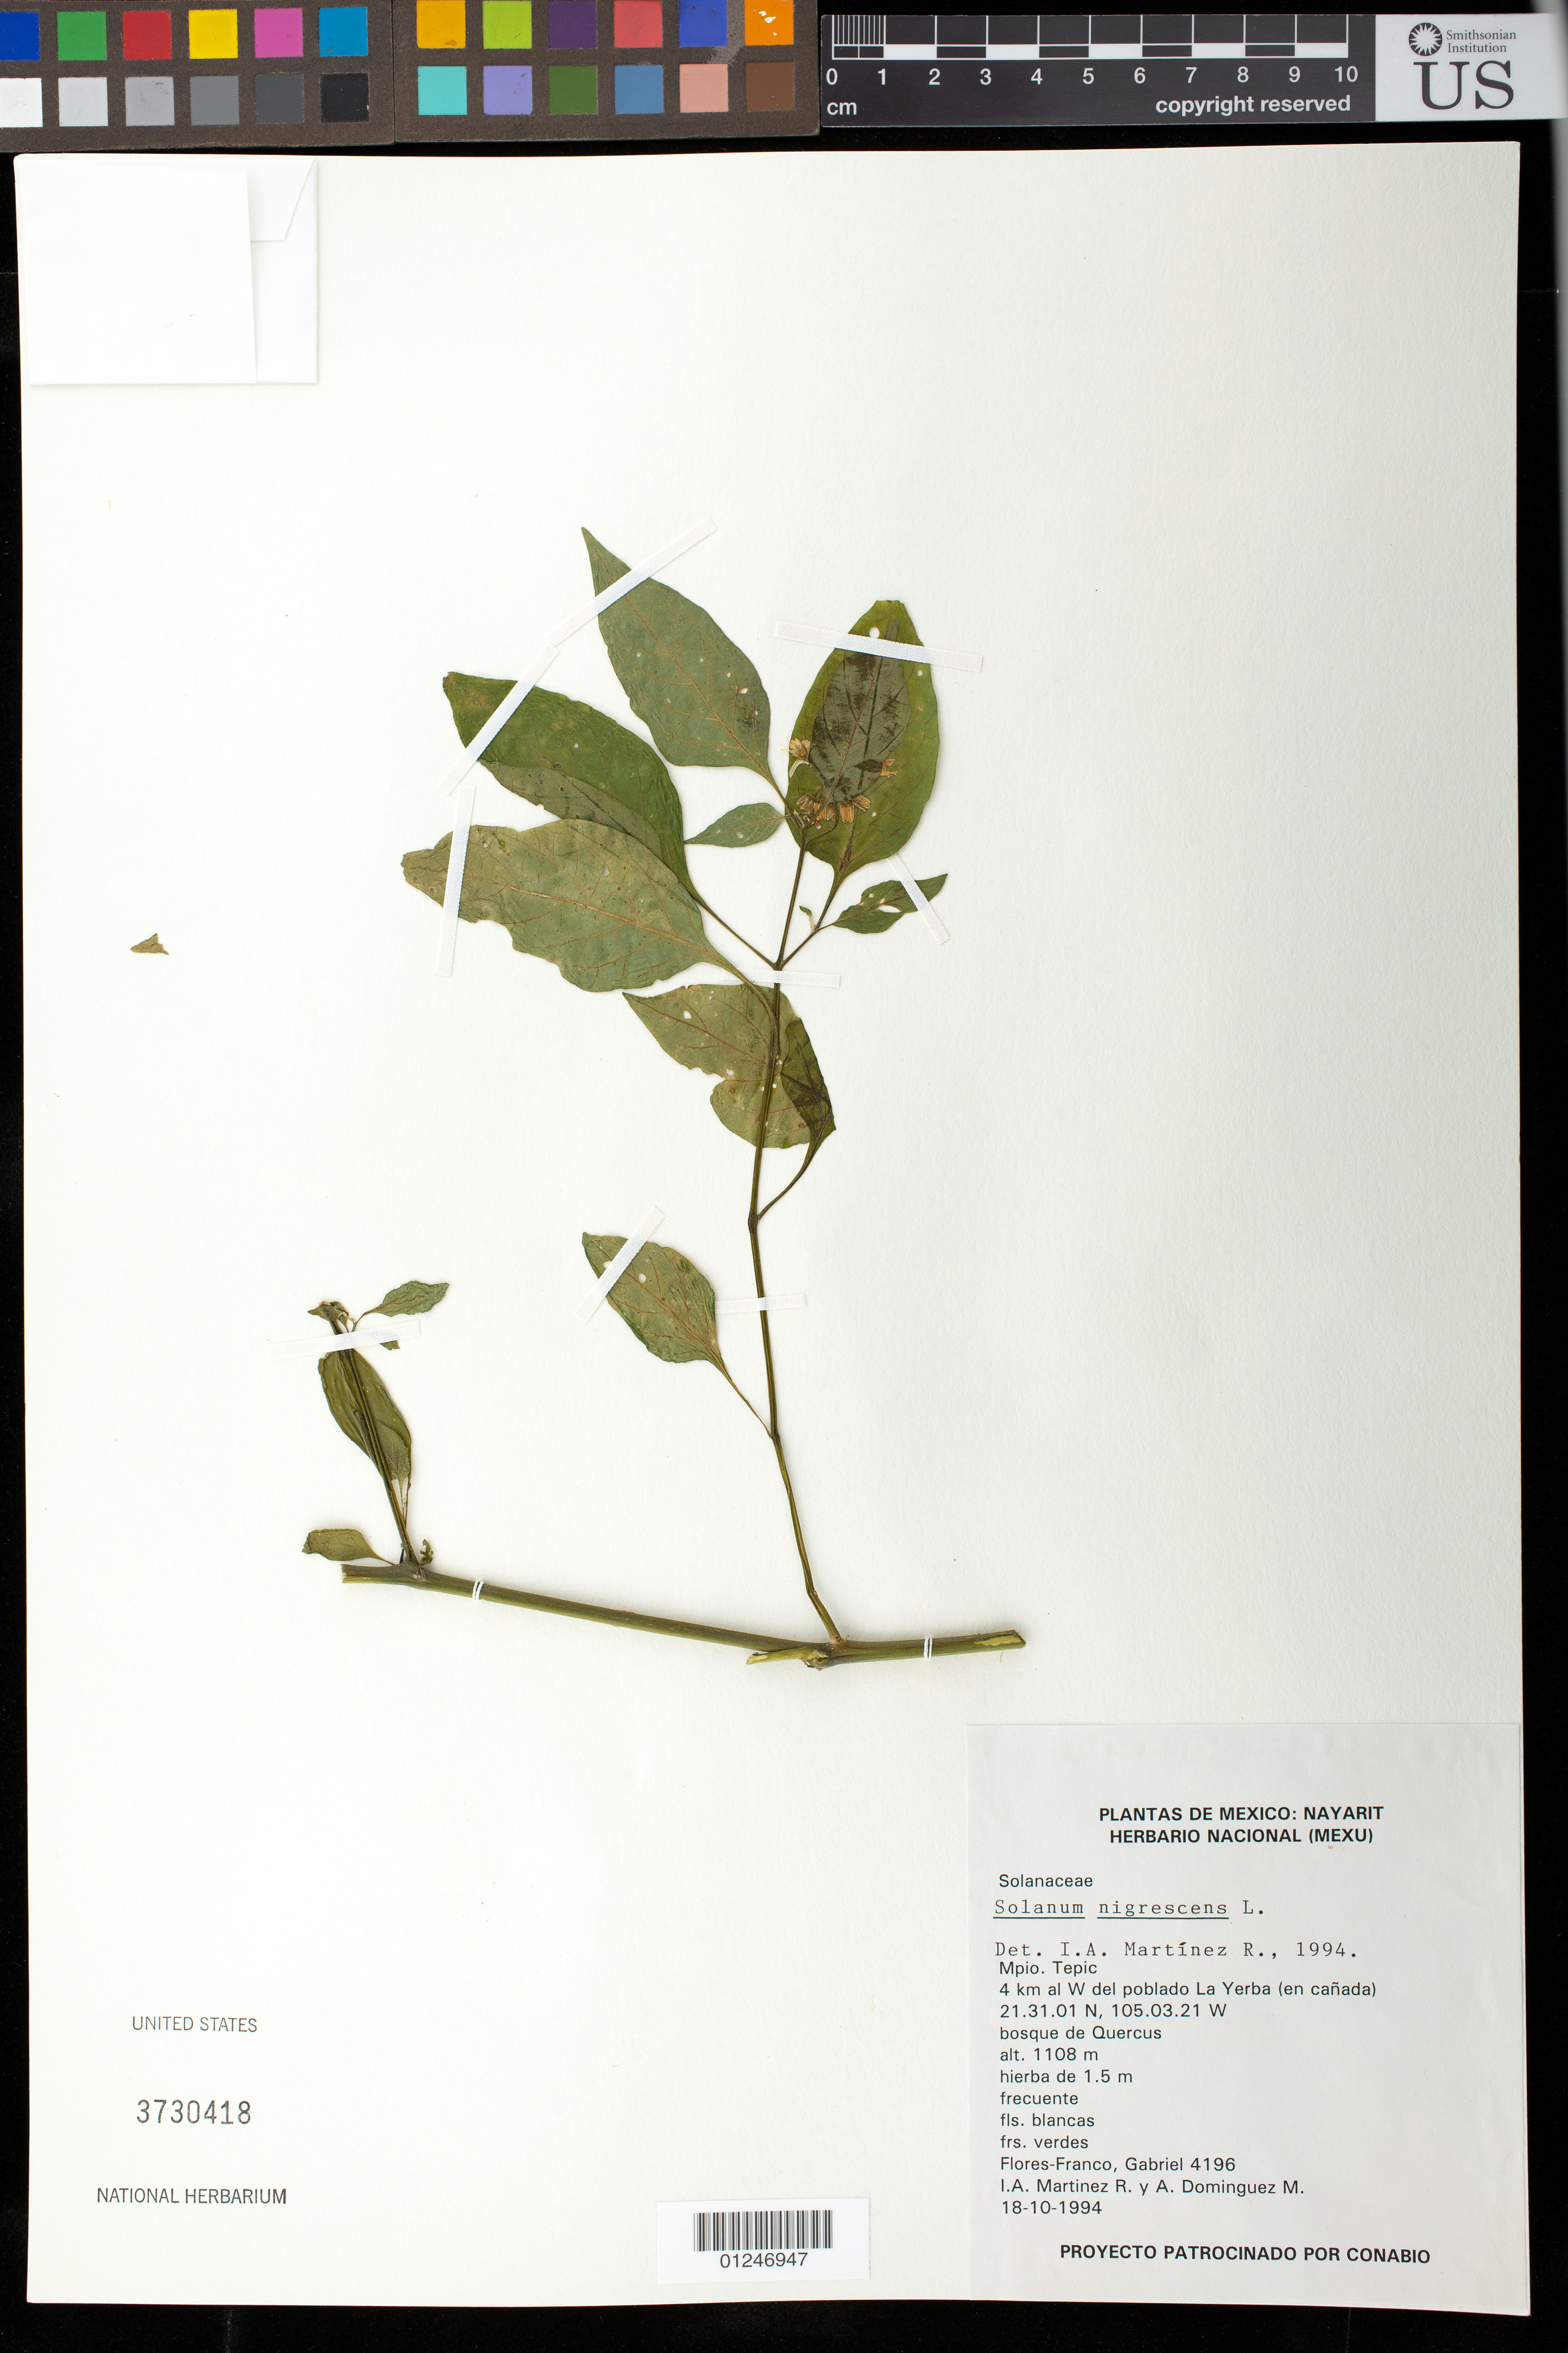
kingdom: Plantae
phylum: Tracheophyta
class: Magnoliopsida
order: Solanales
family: Solanaceae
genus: Solanum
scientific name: Solanum nigrescens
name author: M. Martens & Galeotti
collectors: G. Flores F., I. A. Martinez R. & A. Dominguez M.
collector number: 4196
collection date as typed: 18 Oct 1994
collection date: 1994-10-18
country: Mexico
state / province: Nayarit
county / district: Tepic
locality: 4 km al W del poblado La Yerba (en cañada)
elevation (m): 1108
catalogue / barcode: US 3730418